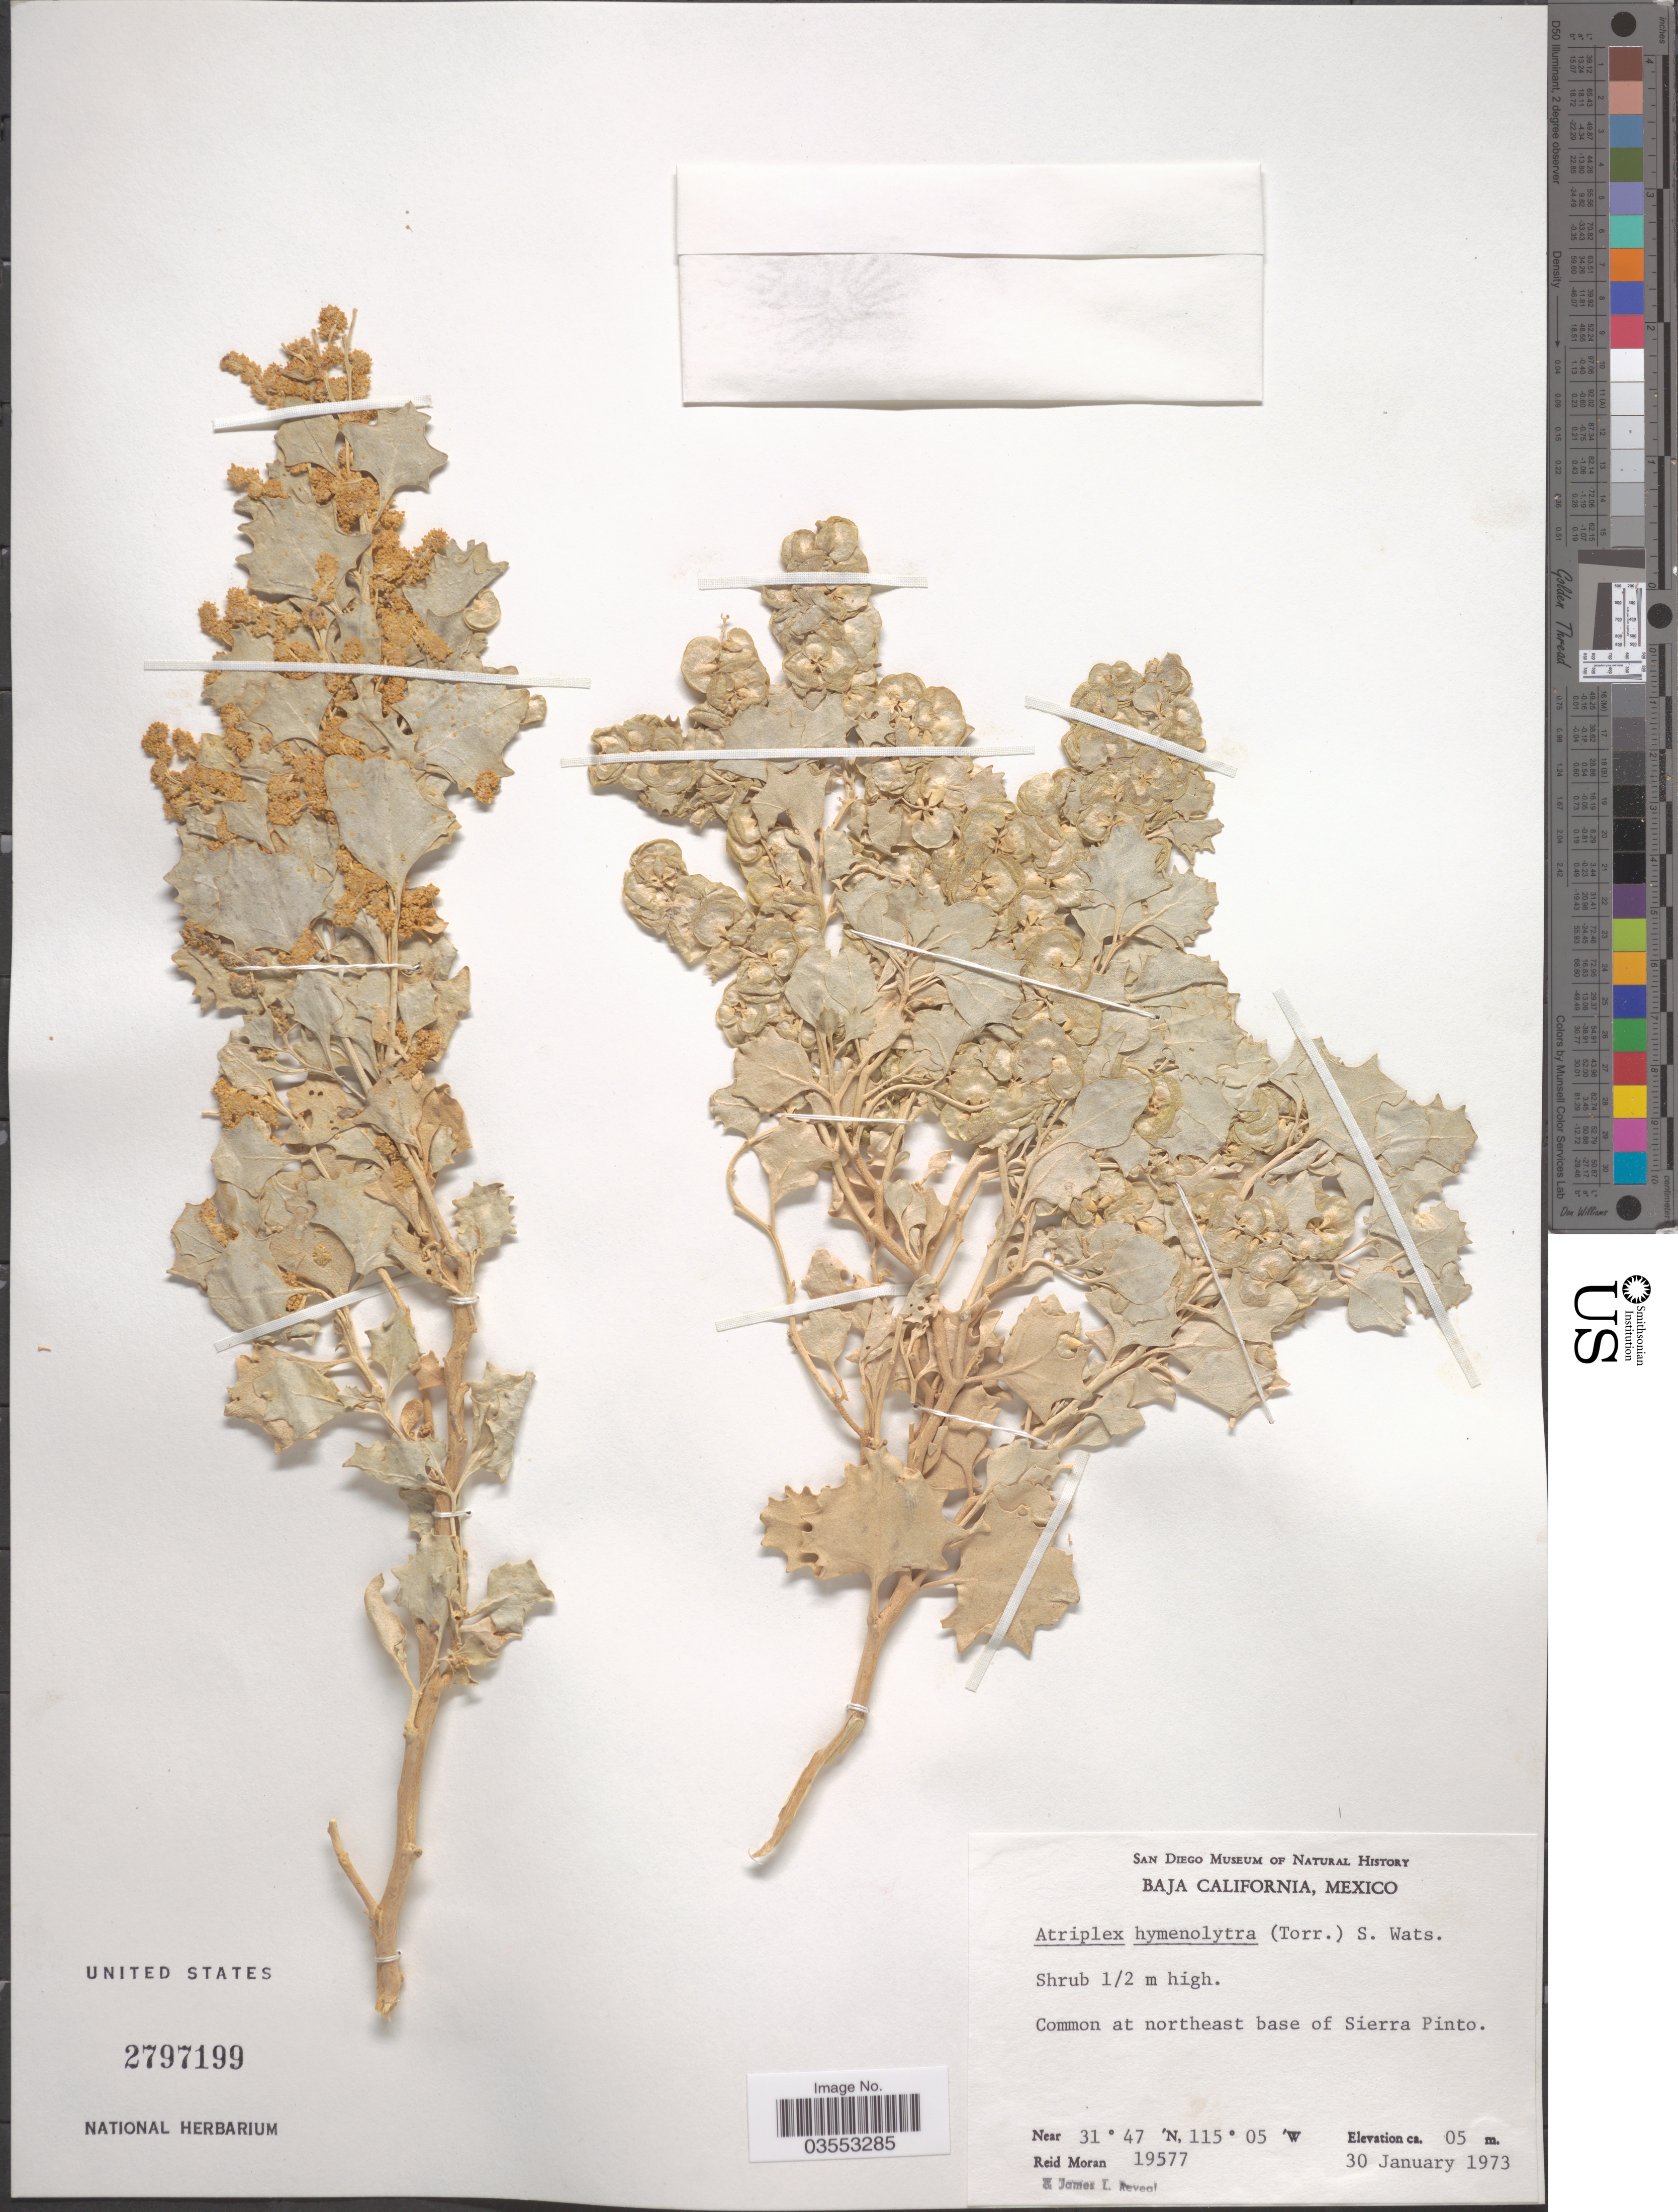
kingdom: Plantae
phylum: Tracheophyta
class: Magnoliopsida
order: Caryophyllales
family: Amaranthaceae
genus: Atriplex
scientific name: Atriplex hymenelytra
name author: (Torr.) S. Watson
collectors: R. Moran & J. L. Reveal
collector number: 19577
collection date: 1973-01-30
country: Mexico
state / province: Baja California Norte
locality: Common at northeast base of Sierra Pinto.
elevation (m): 5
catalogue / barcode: US 2797199